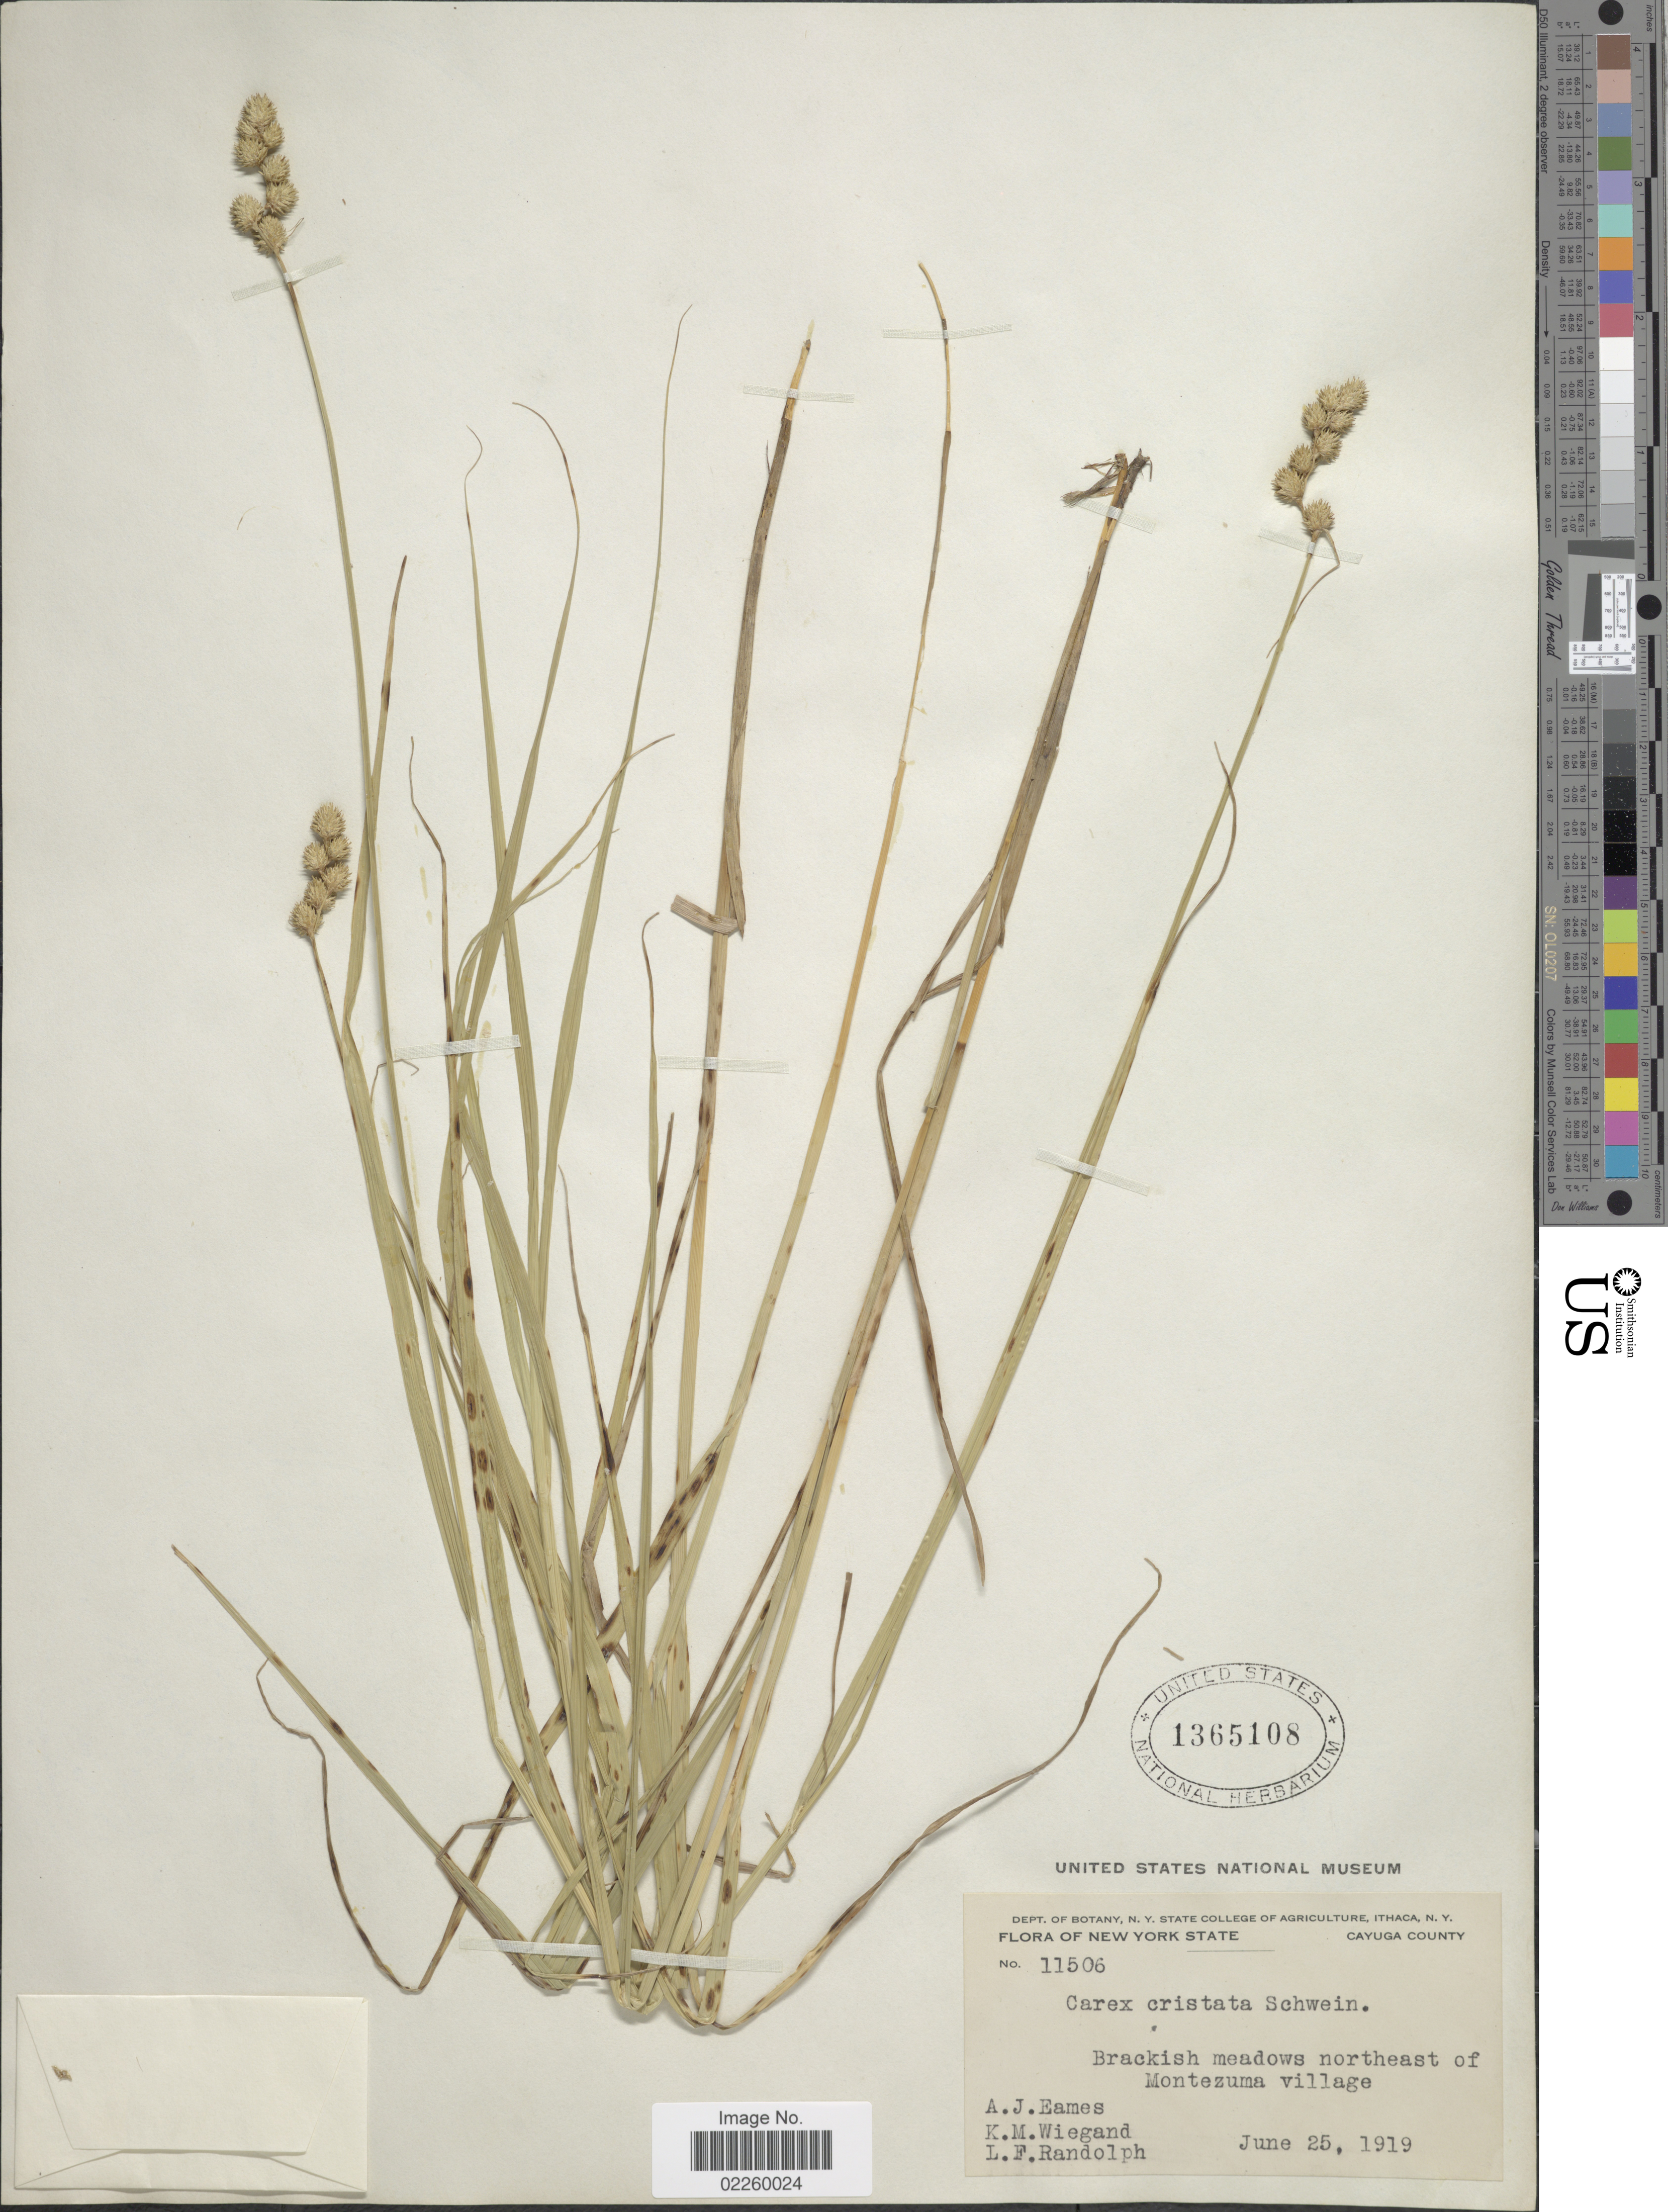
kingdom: Plantae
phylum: Tracheophyta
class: Liliopsida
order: Poales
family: Cyperaceae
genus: Carex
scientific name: Carex cristatella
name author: Britton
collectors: A. J. Eames, K. M. Wiegand & L. F. Randolph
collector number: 11506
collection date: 1919-06-25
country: United States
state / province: New York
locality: Cayuga County. northeast of Montezuma village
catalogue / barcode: US 1365108